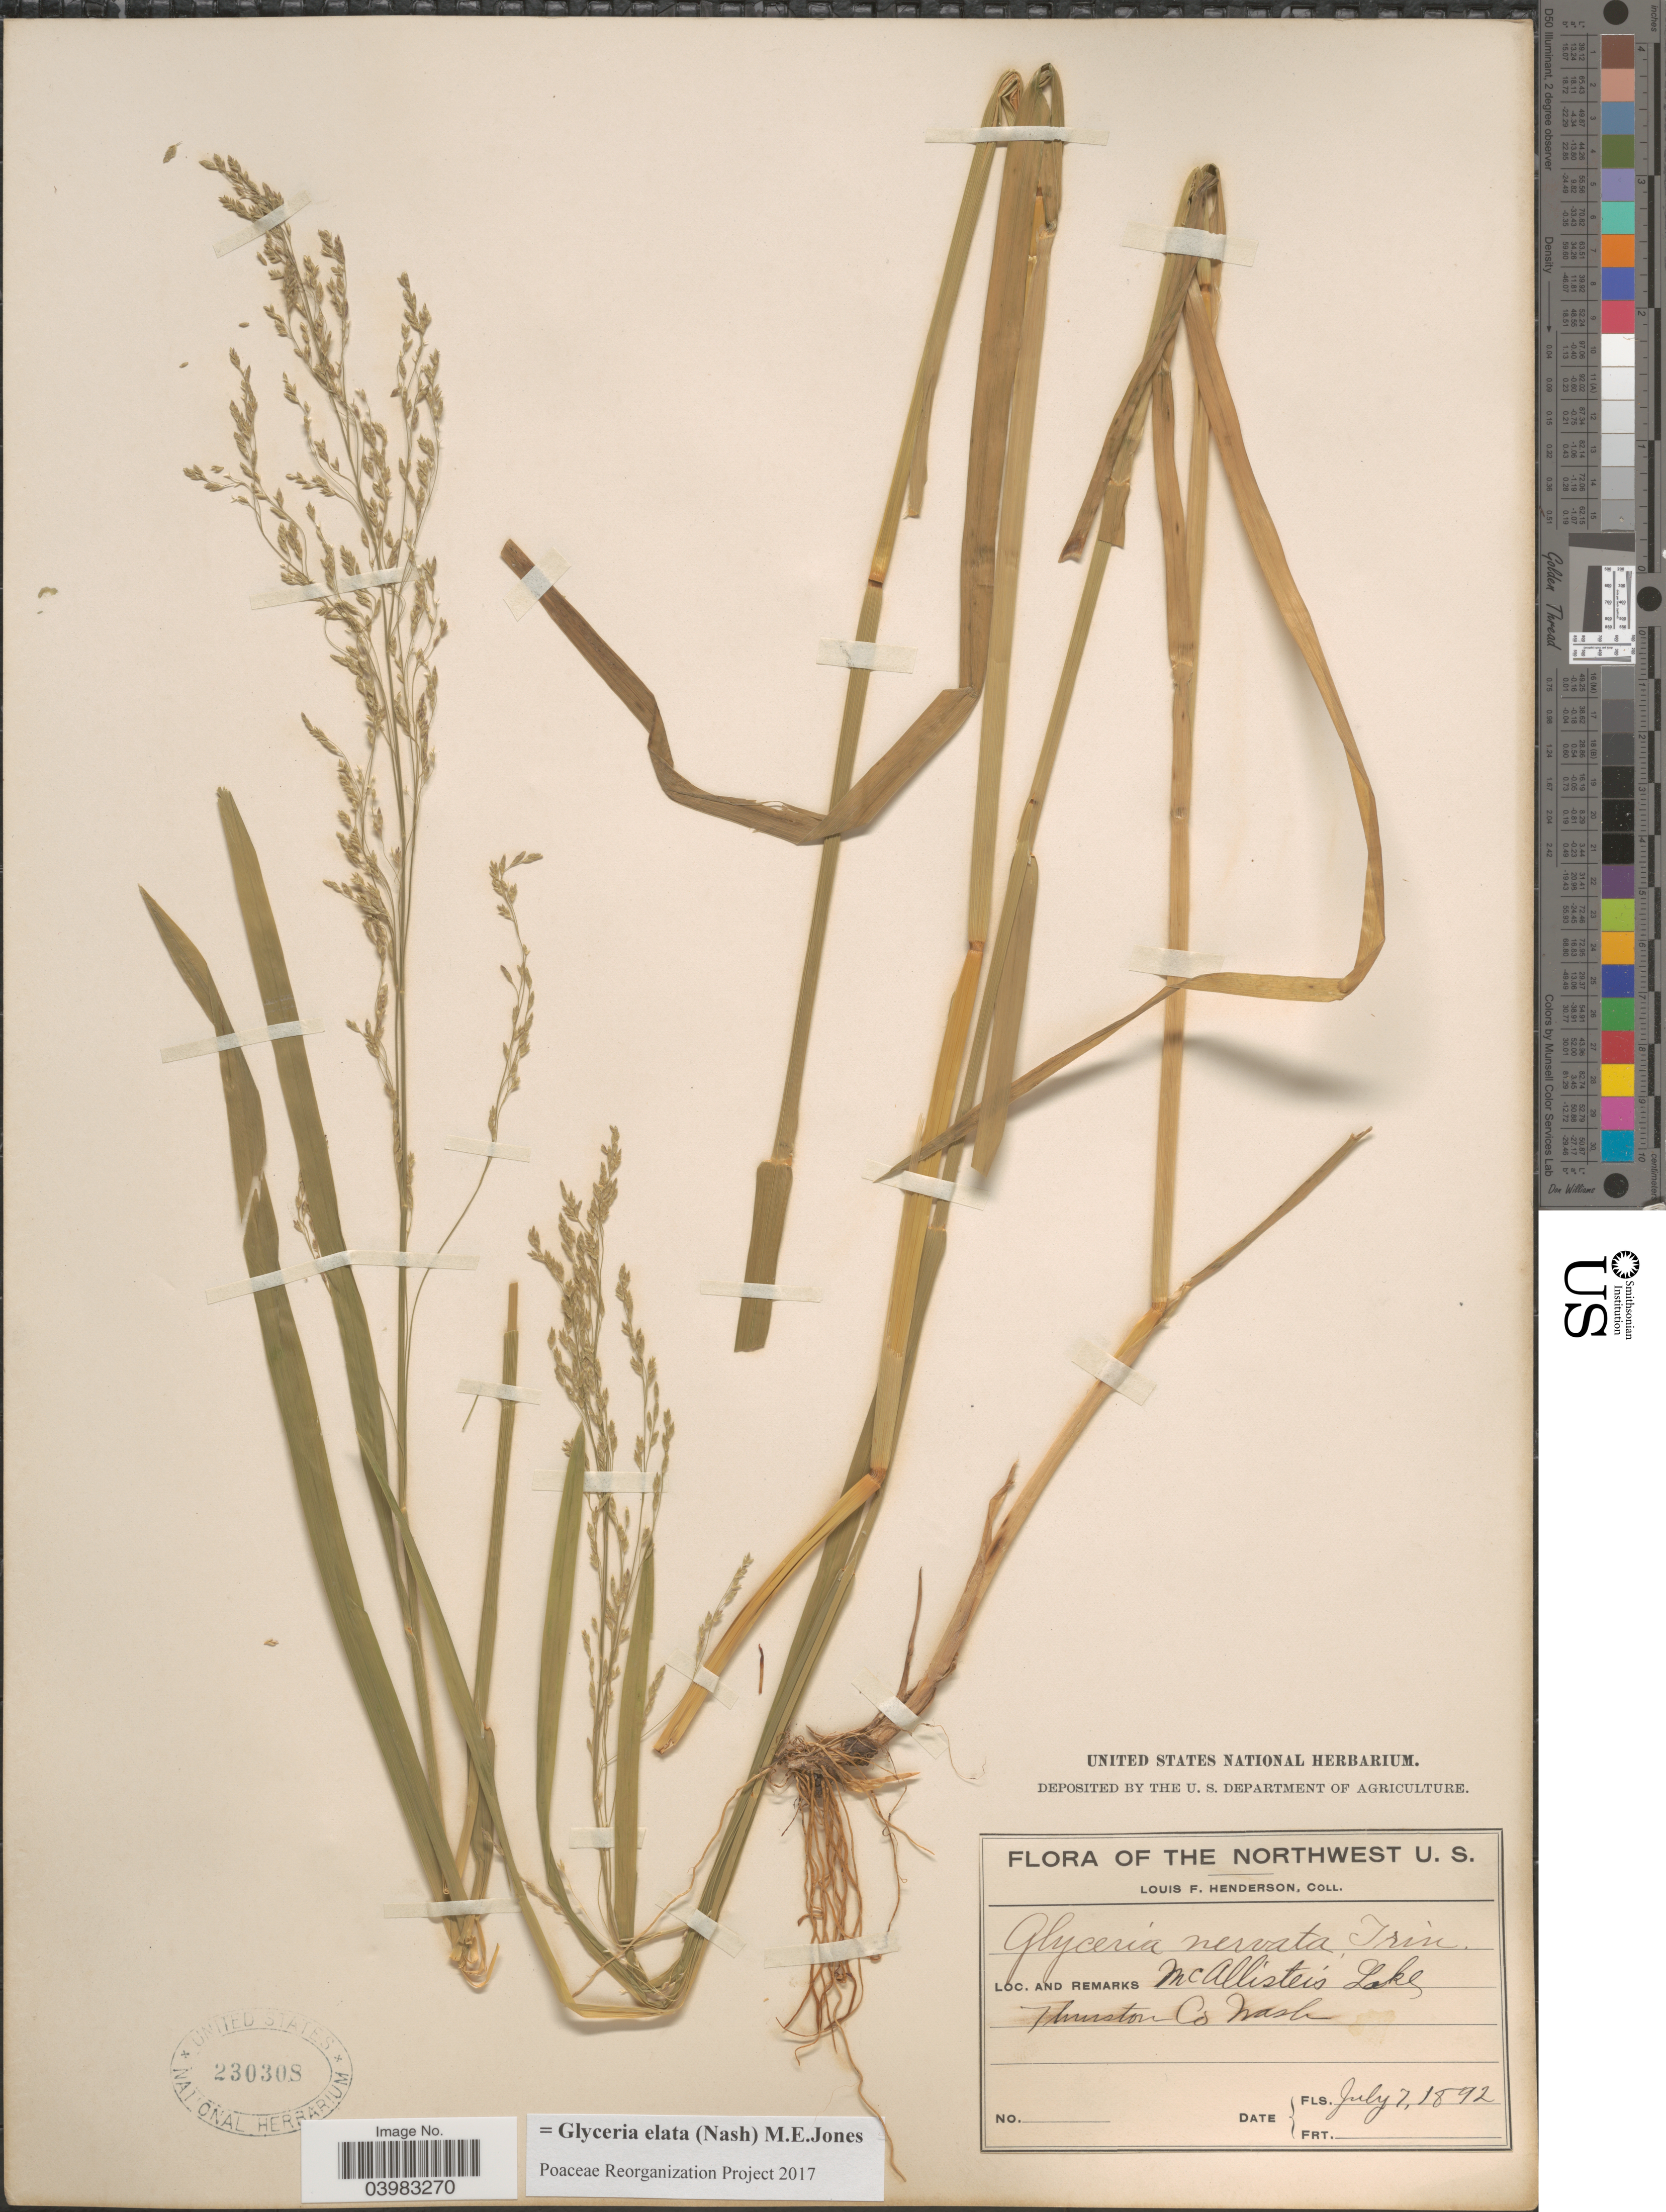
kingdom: Plantae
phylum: Tracheophyta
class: Liliopsida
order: Poales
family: Poaceae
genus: Glyceria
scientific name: Glyceria elata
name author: (Nash) M.E. Jones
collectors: L. Henderson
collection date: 1892-07-07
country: United States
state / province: Washington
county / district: Thurston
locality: Northwest U. S. McAllisteis Lake. Thurston Co.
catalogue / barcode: US 230308